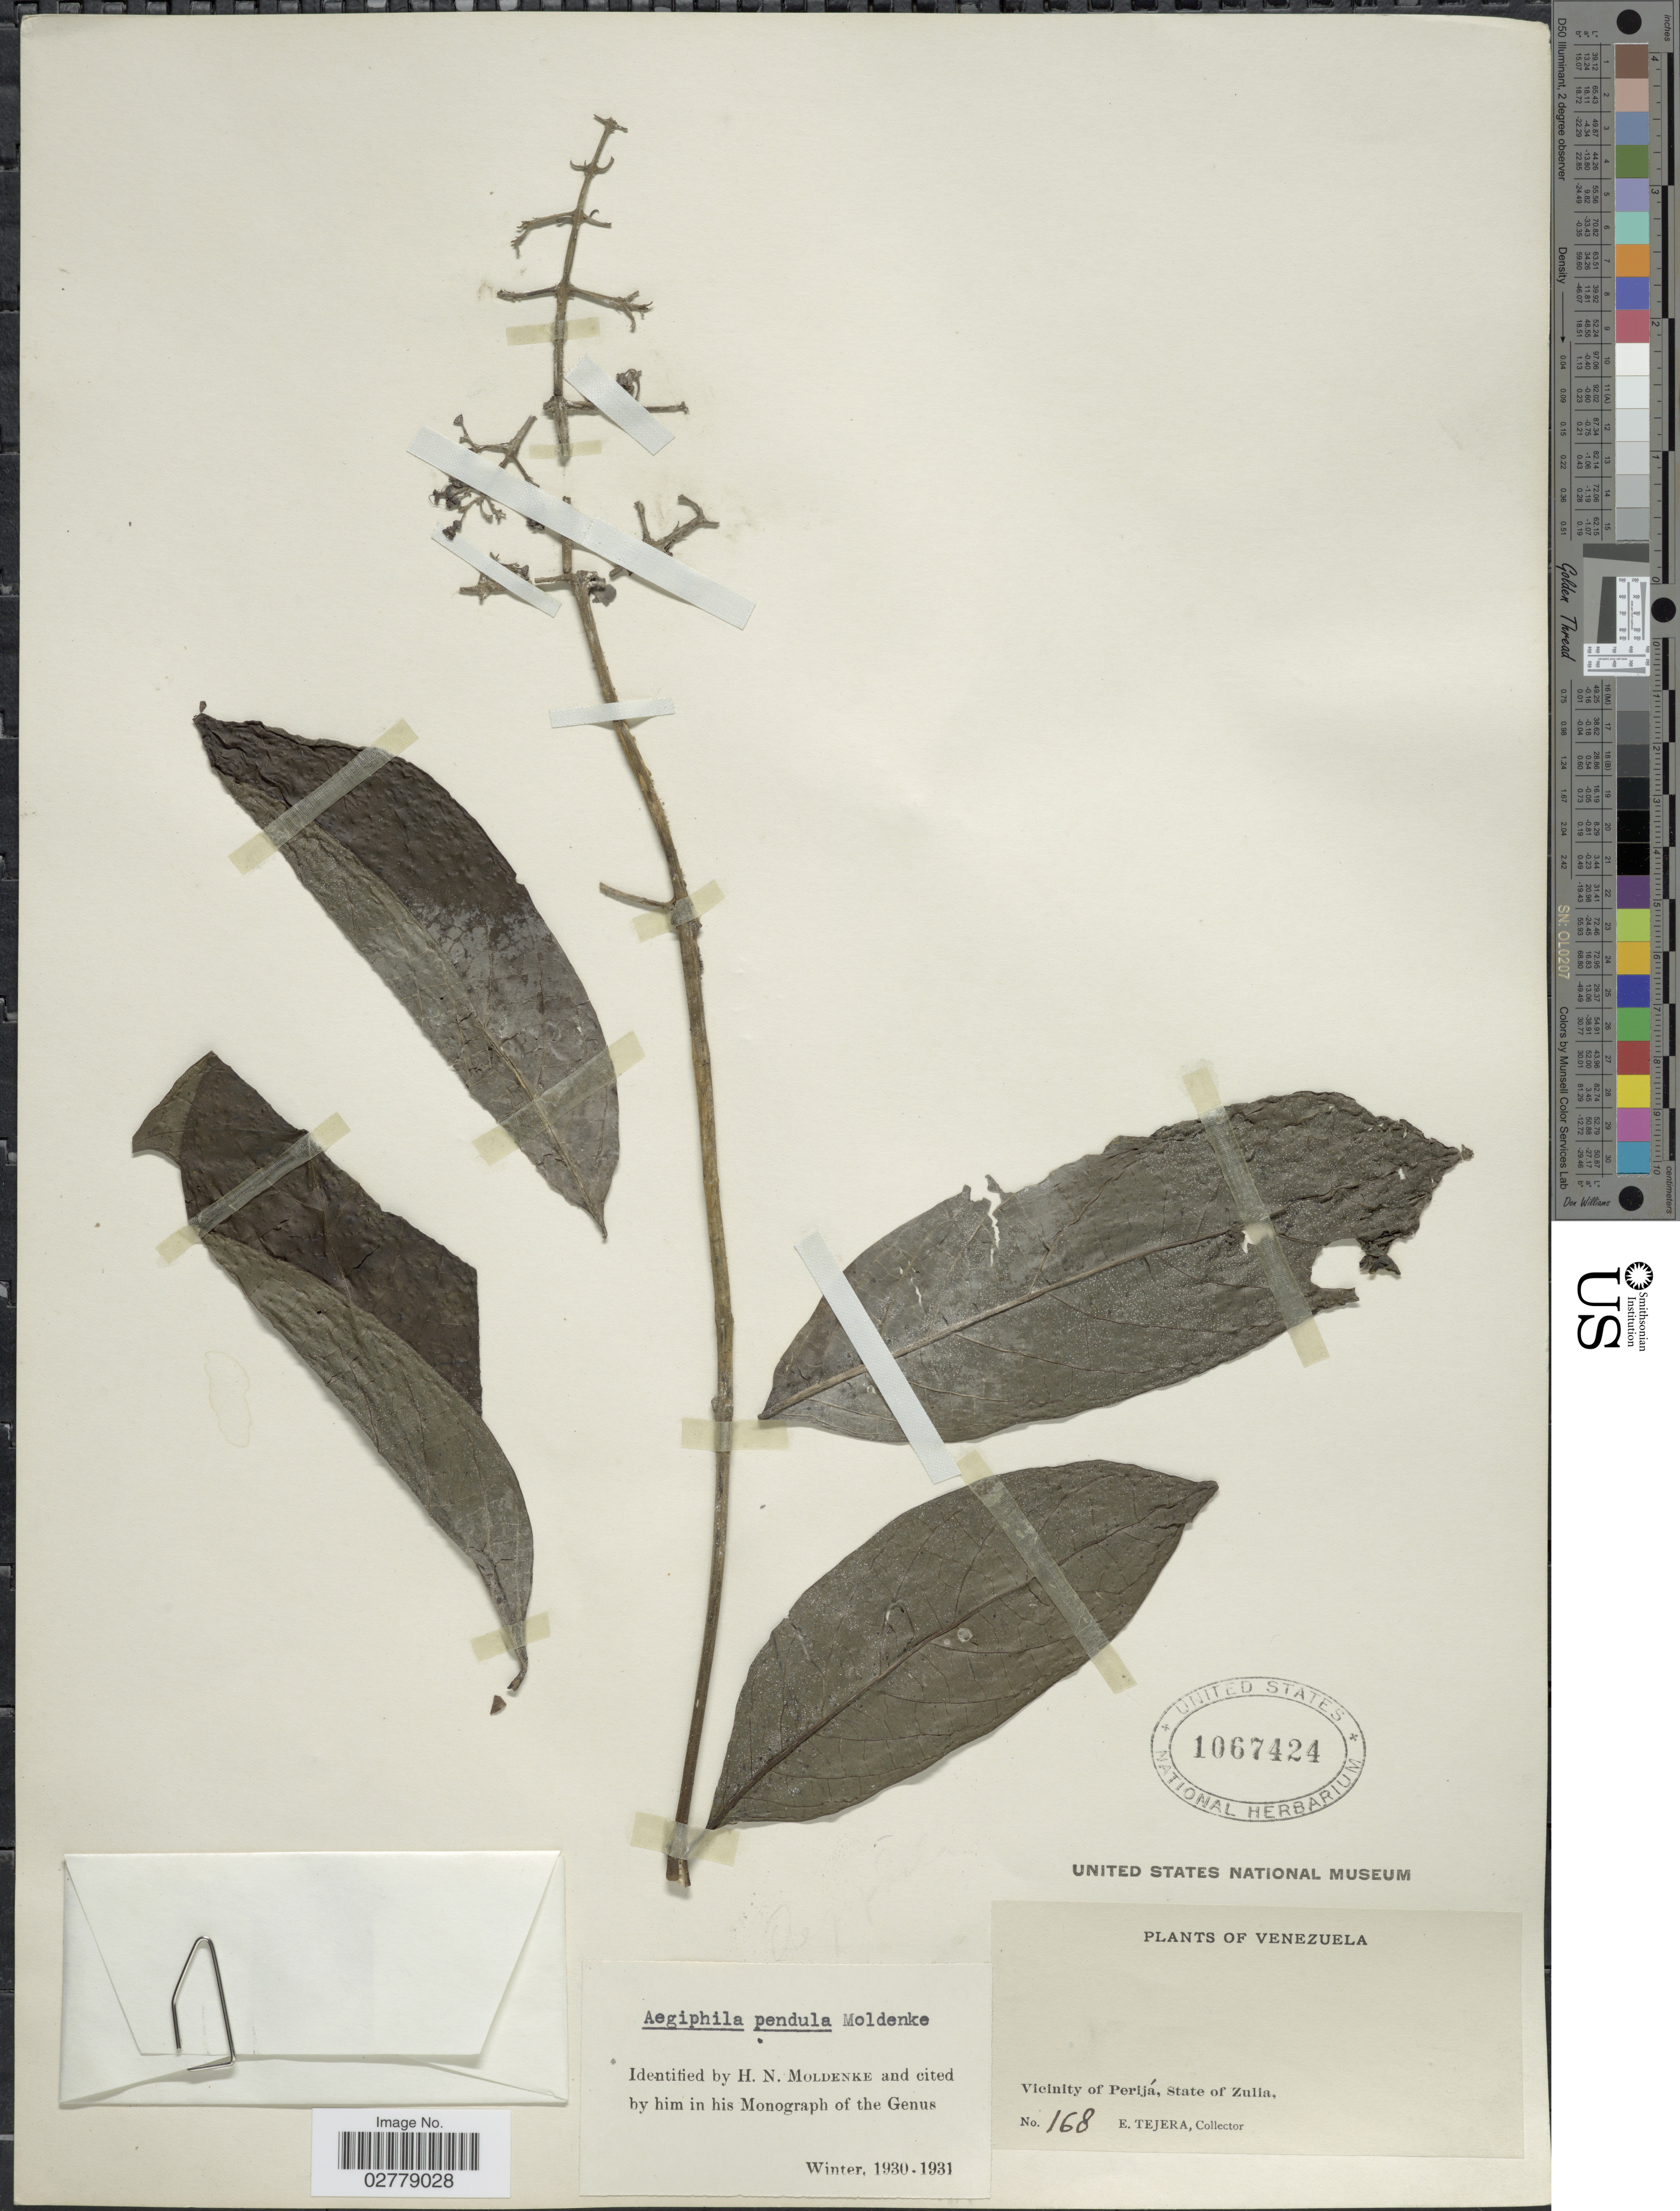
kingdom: Plantae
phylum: Tracheophyta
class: Magnoliopsida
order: Lamiales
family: Lamiaceae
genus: Aegiphila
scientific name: Aegiphila pendula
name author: Moldenke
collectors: E. Tejera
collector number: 168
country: Venezuela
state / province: Zulia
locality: Vicinity of Perijá.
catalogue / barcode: US 1067424